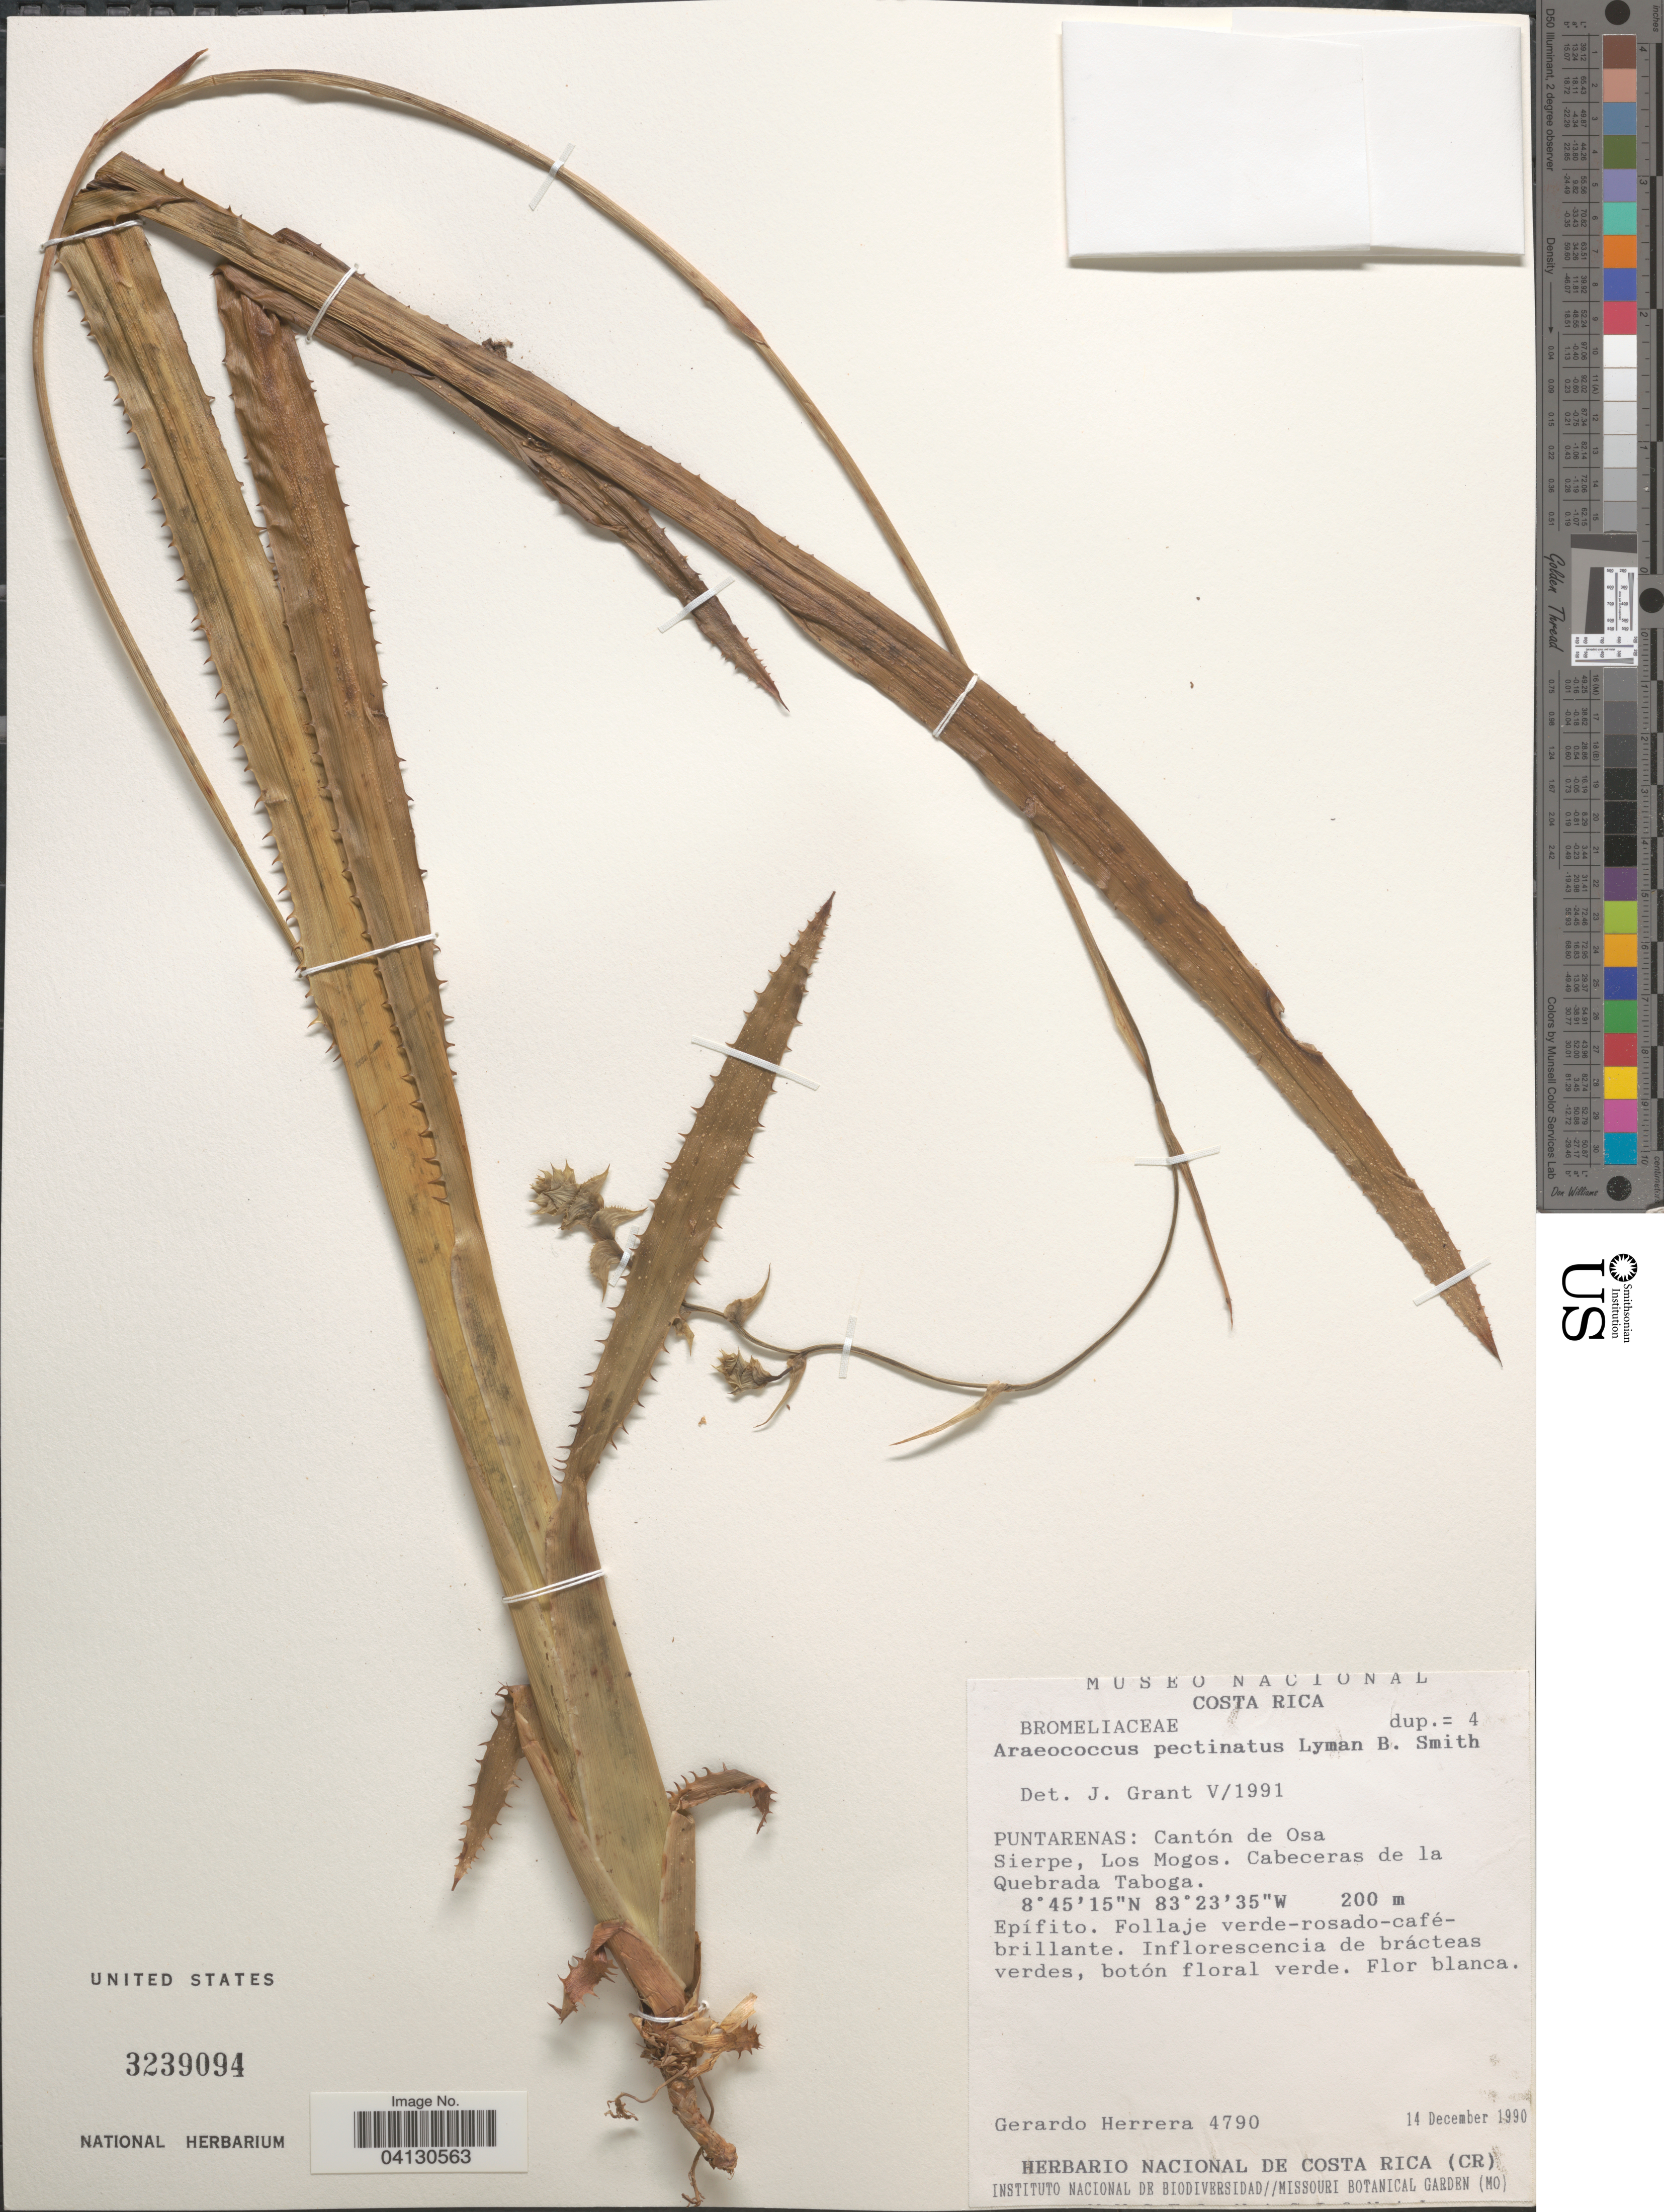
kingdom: Plantae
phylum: Tracheophyta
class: Liliopsida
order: Poales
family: Bromeliaceae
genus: Araeococcus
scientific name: Araeococcus pectinatus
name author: L.B. Sm.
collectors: G. Herrera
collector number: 4790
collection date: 1990-12-14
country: Costa Rica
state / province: Puntarenas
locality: Cantón de Osa. Sierpe, Los Mogos. Cabeceras de la Quebrada Taboga.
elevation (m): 200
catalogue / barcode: US 3239094